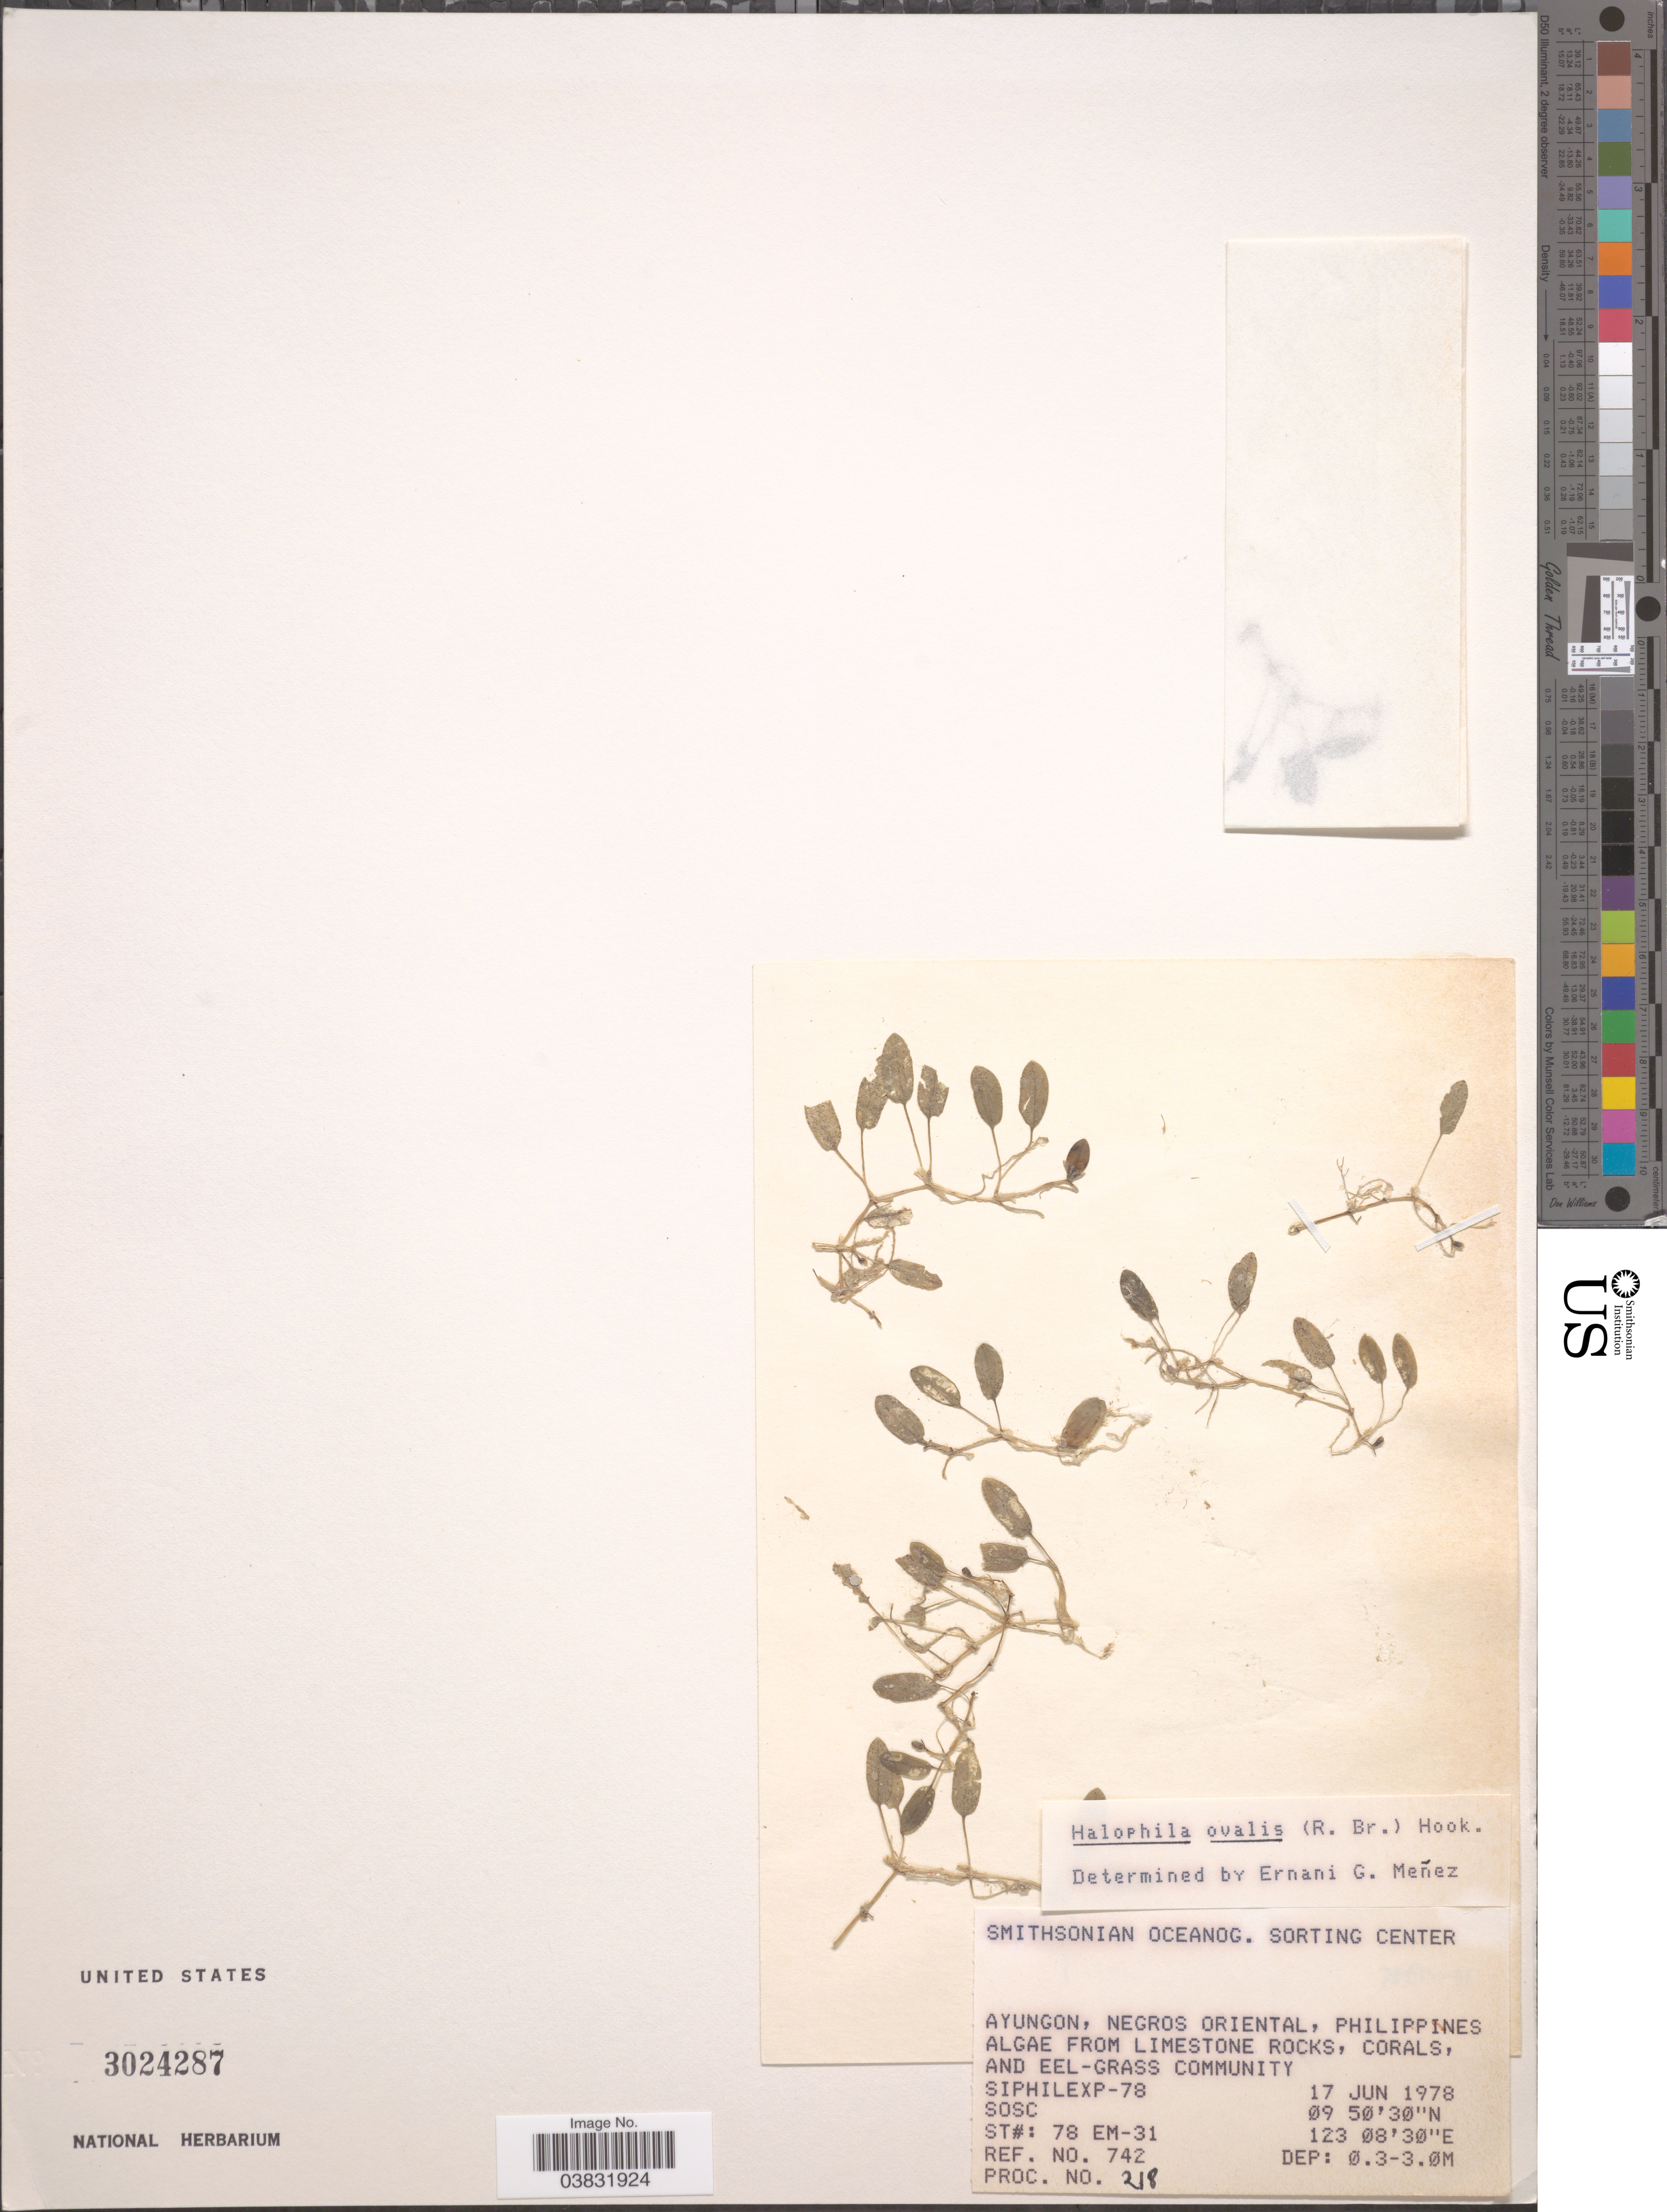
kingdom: Plantae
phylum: Tracheophyta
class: Liliopsida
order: Alismatales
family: Hydrocharitaceae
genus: Halophila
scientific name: Halophila ovalis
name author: (R. Br.) Hook. f.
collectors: SOSC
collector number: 742/218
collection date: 1978-06-17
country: Philippines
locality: Ayungon, Negros Oriental, Philippines Algae from limestone rocks, corals and eel-grass community.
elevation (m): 0.3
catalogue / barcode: US 3024287